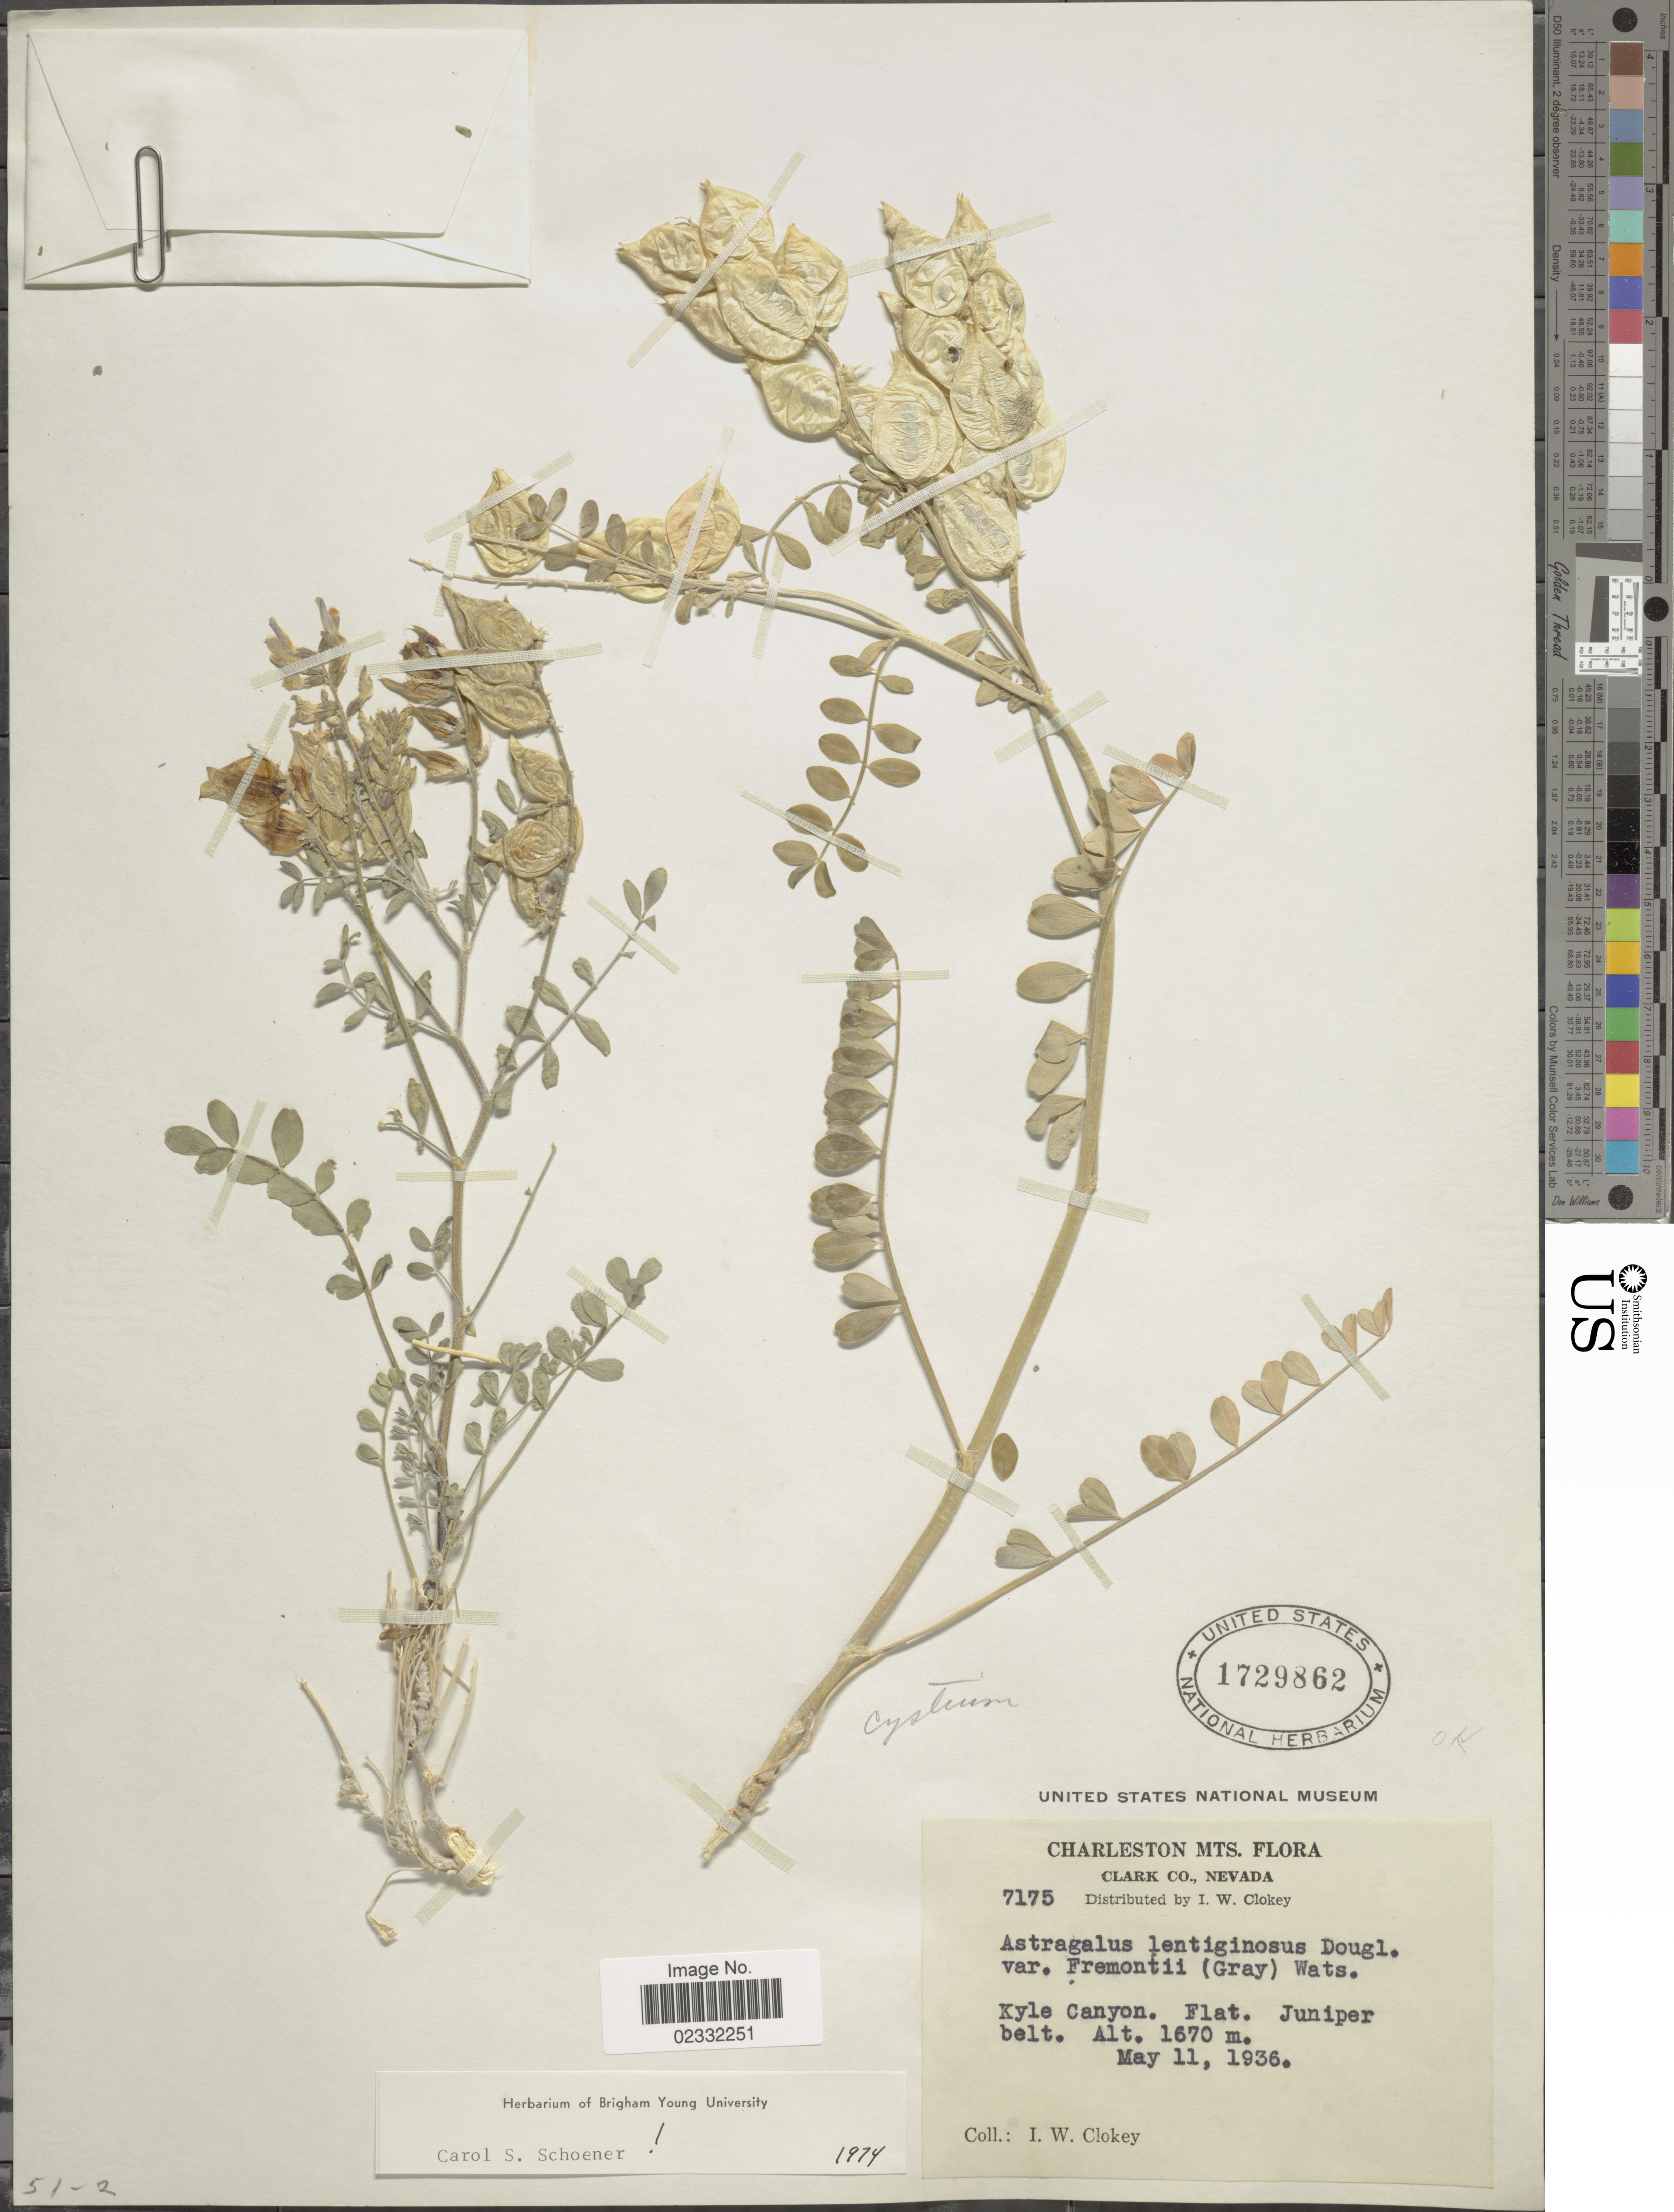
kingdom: Plantae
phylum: Tracheophyta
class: Magnoliopsida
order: Fabales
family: Fabaceae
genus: Astragalus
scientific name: Astragalus lentiginosus var. fremontii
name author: (A. Gray ex Torr.) S. Watson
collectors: I. W. Clokey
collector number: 7175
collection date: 1936-05-11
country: United States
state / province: Nevada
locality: Charleston Mts. Clark Co., Kyle Canyon. Juniper belt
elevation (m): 1670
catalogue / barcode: US 1729862